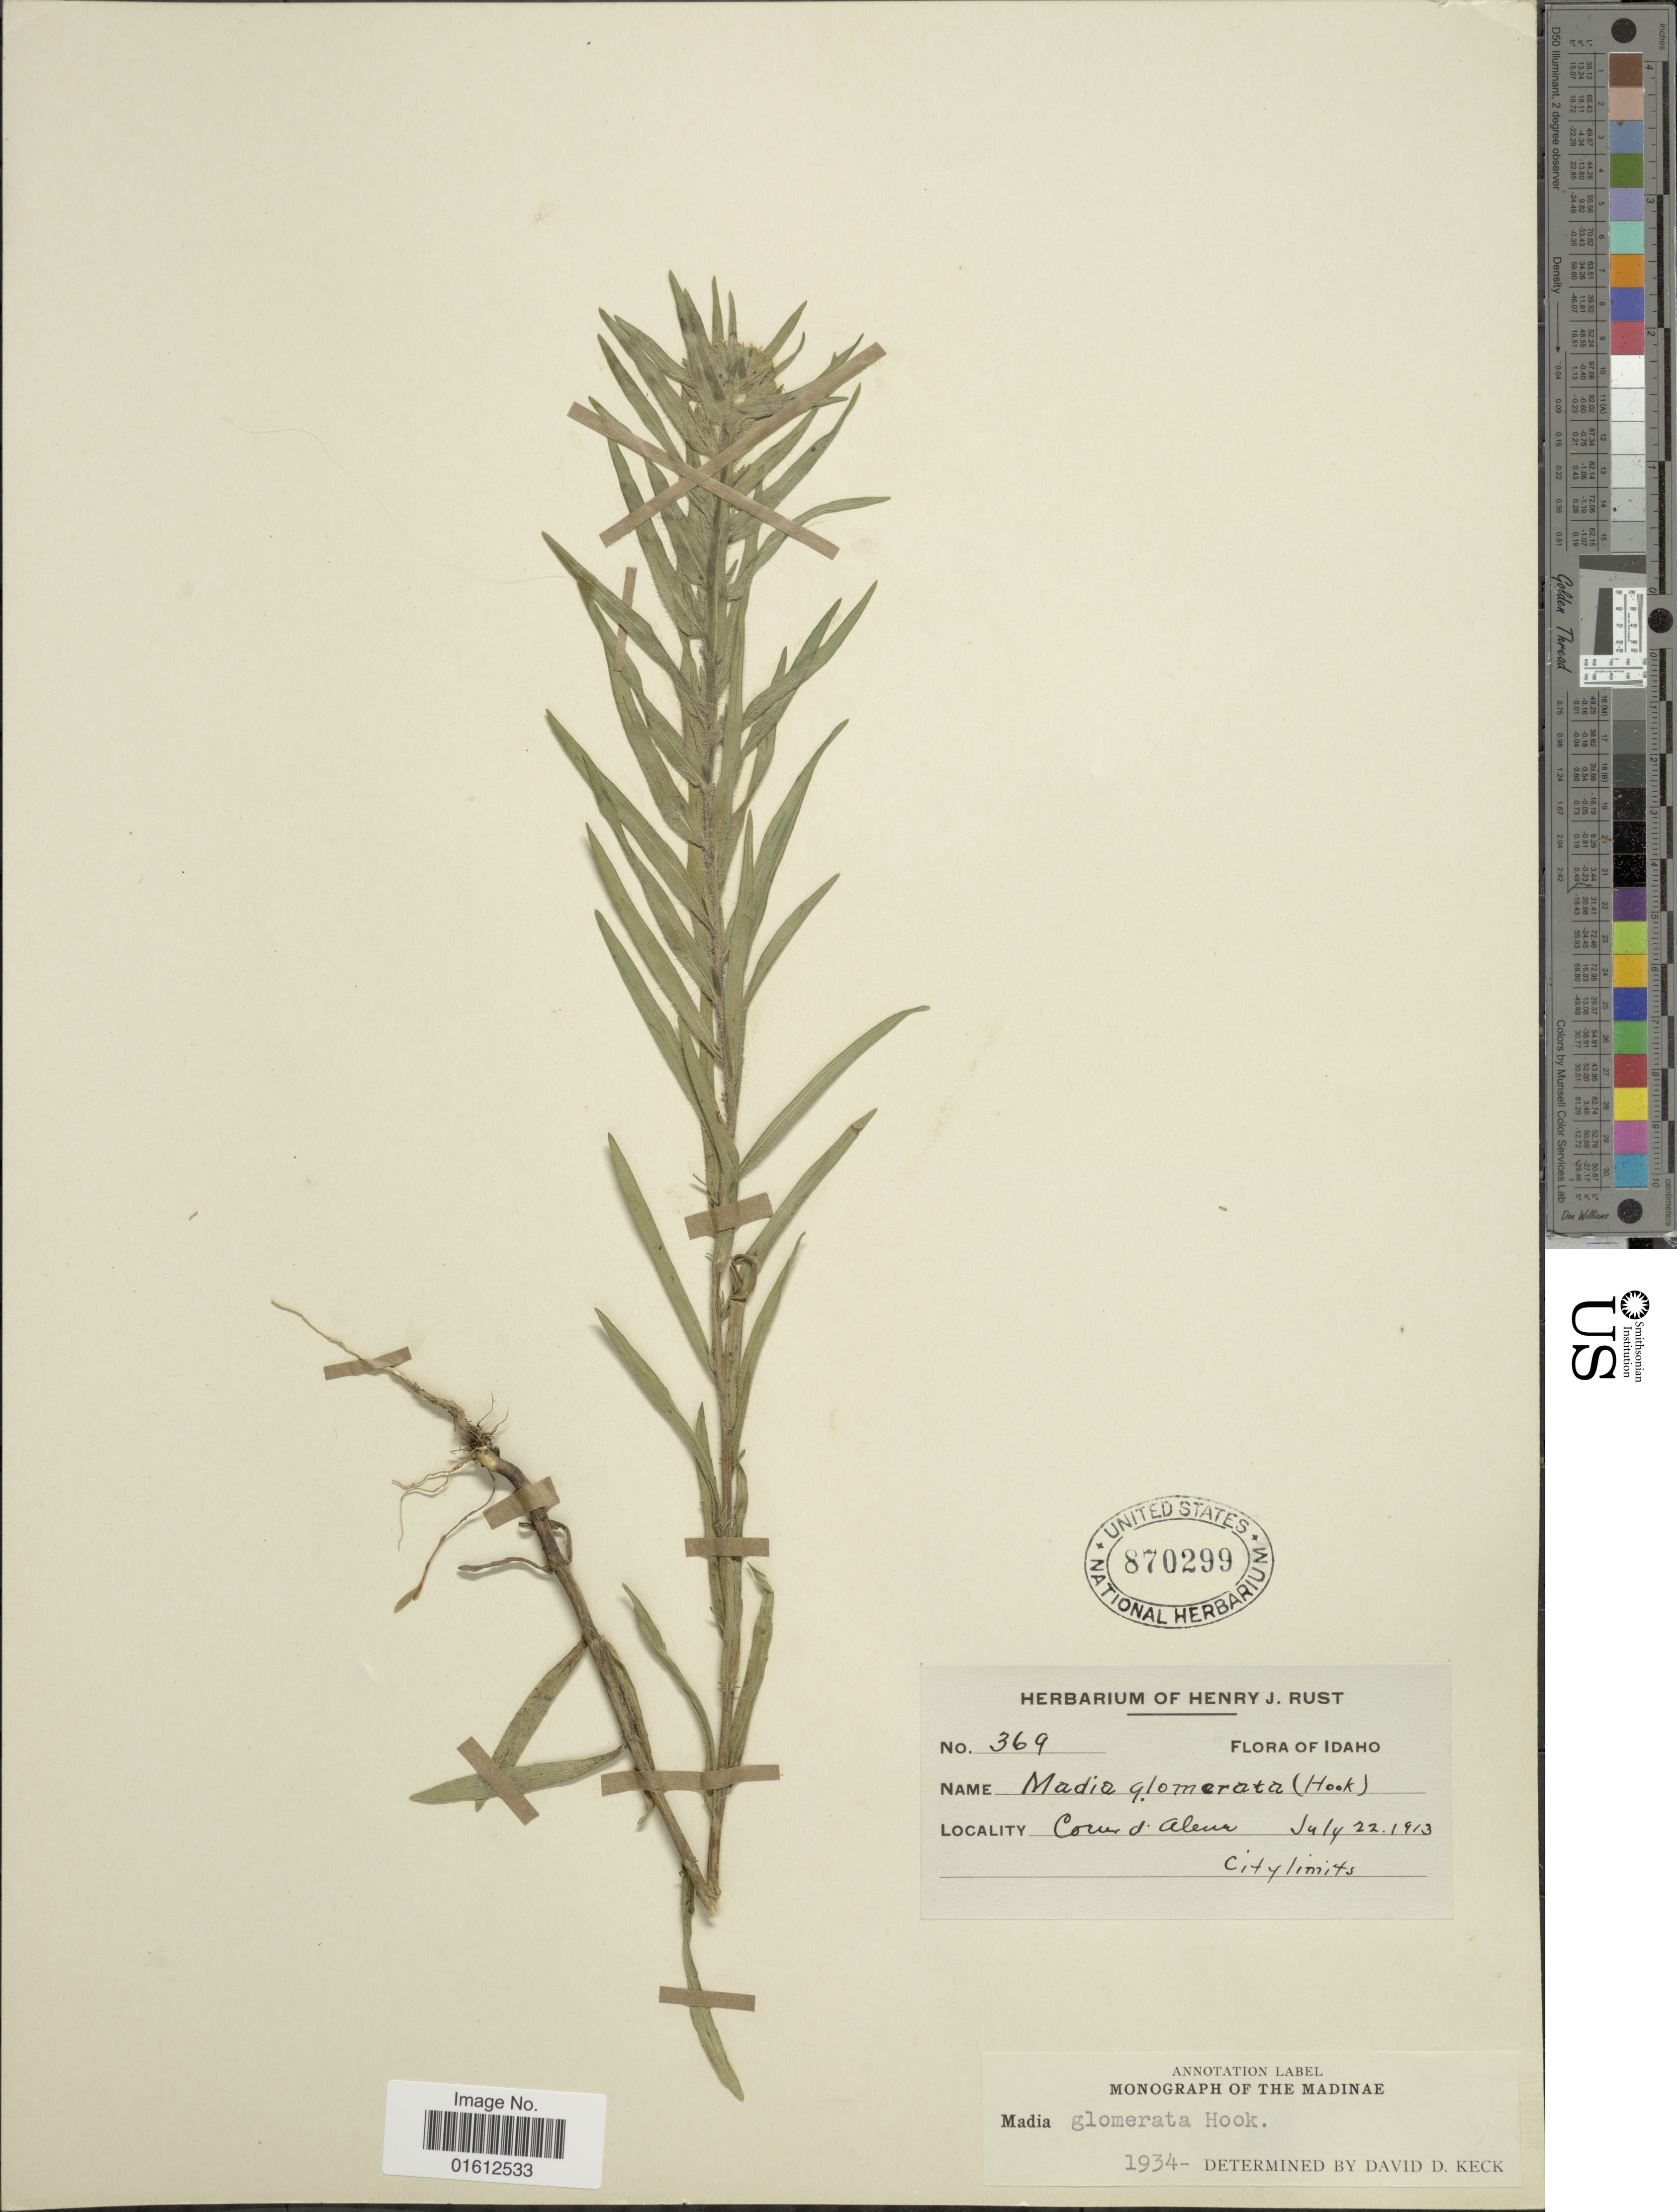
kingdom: Plantae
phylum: Tracheophyta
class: Magnoliopsida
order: Asterales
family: Asteraceae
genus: Madia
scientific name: Madia glomerata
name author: Hook.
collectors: ex herb. Henry J. Rust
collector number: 369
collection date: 1913-07-22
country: United States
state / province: Idaho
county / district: Kootenai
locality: Coeur d'Alene.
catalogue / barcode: US 870299